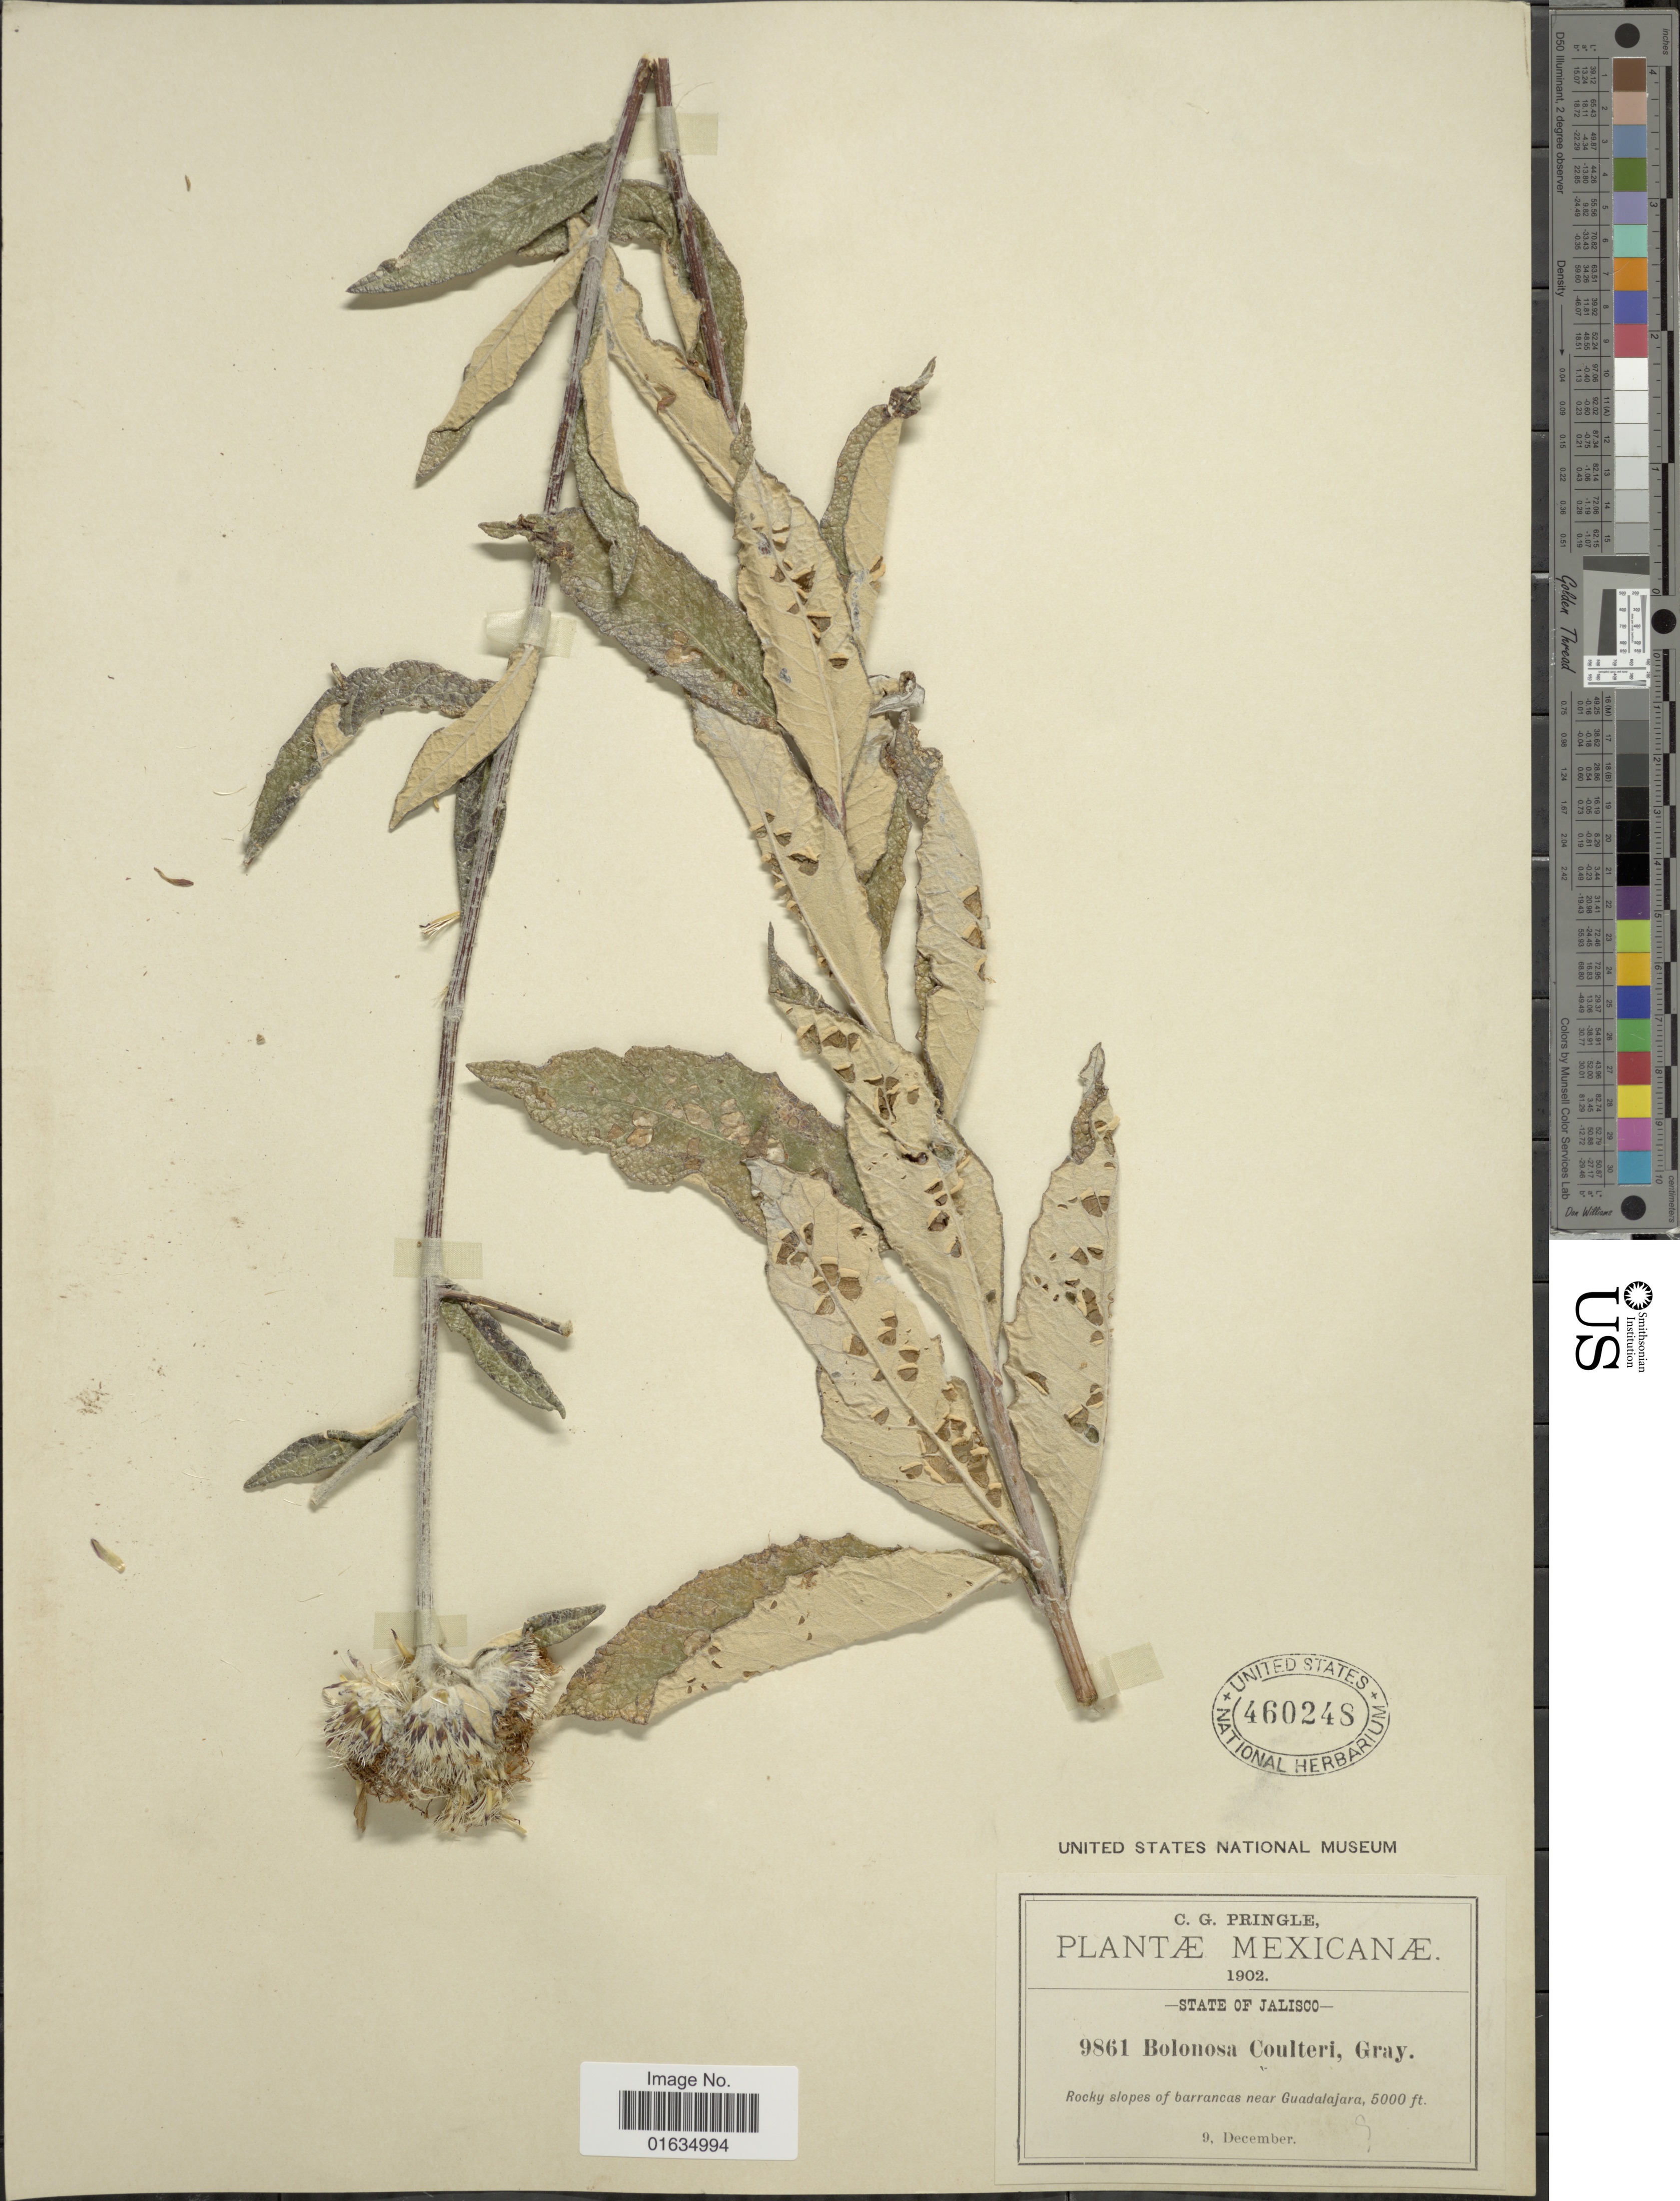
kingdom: Plantae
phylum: Tracheophyta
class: Magnoliopsida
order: Asterales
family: Asteraceae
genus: Bolanosa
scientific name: Bolanosa coulteri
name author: A. Gray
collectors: C. G. Pringle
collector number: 9861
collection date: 1902-12-09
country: Mexico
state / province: Jalisco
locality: Mexicanae, State of Jalisco, near Guadalajara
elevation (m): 1524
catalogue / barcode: US 460248